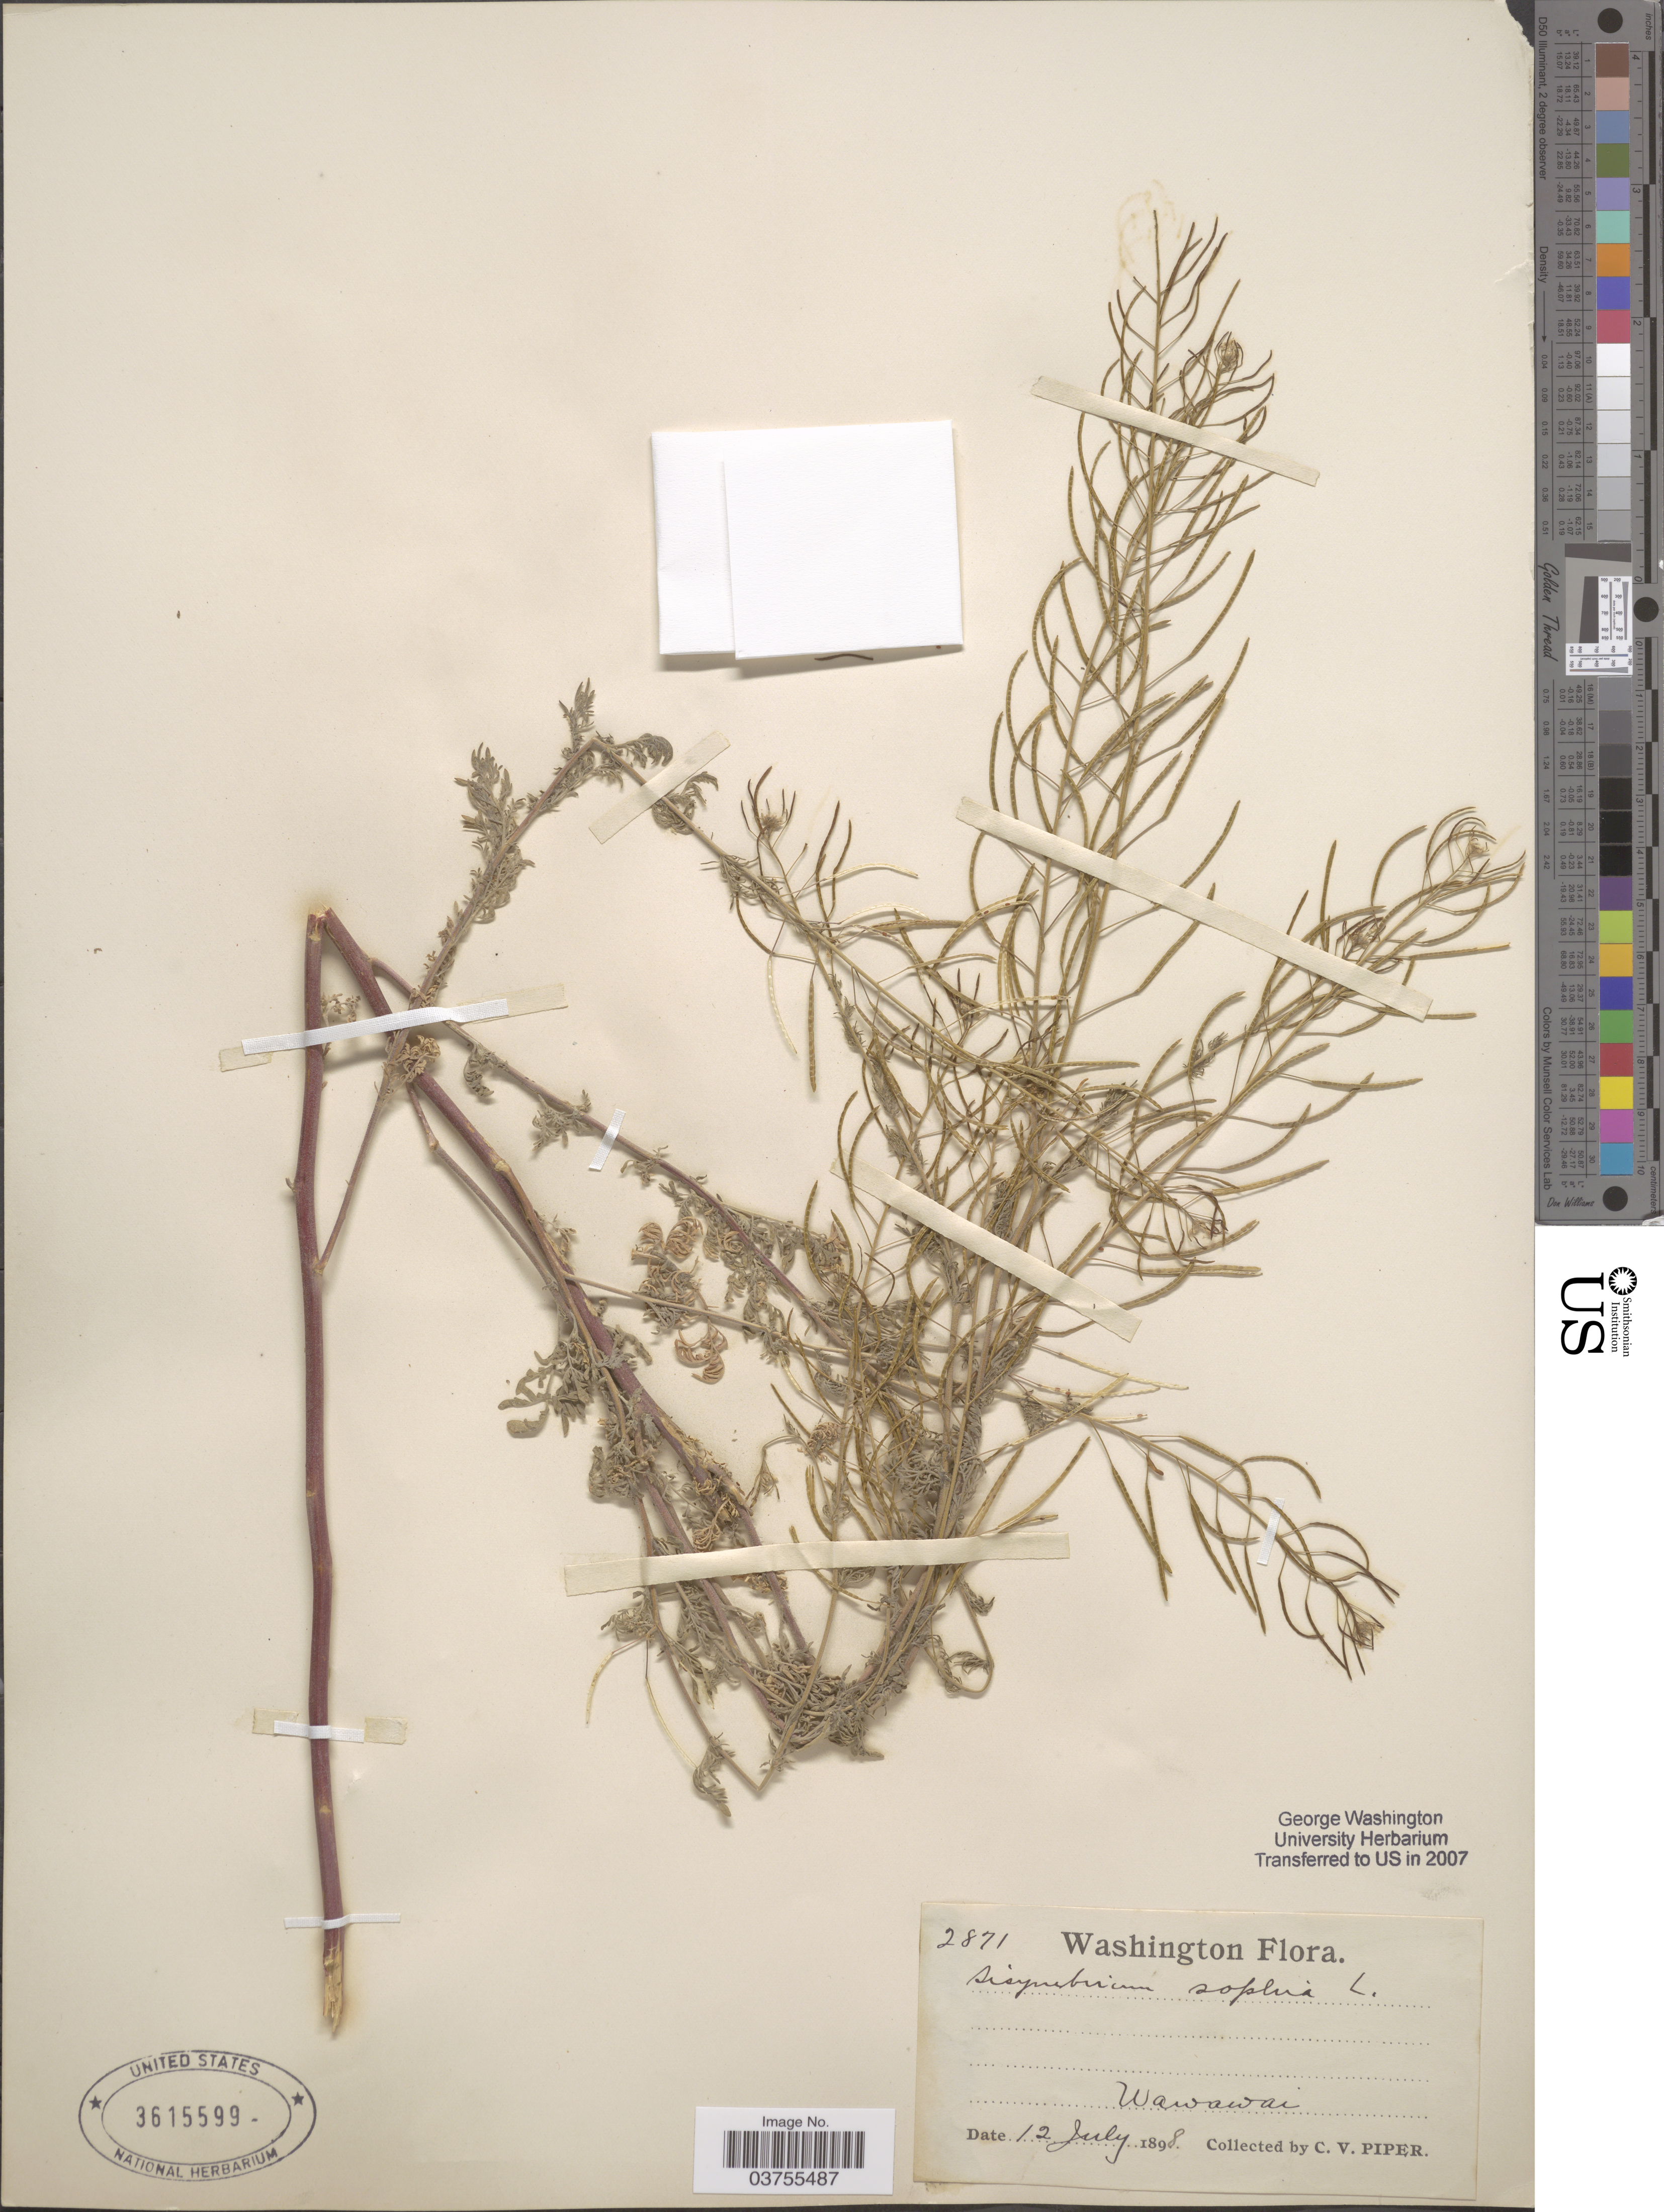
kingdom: Plantae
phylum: Tracheophyta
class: Magnoliopsida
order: Brassicales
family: Brassicaceae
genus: Descurainia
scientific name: Descurainia sp.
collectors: C. V. Piper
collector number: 2871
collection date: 1898-07-12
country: United States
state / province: Washington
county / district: Whitman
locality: Wawawai.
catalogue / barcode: US 3615599